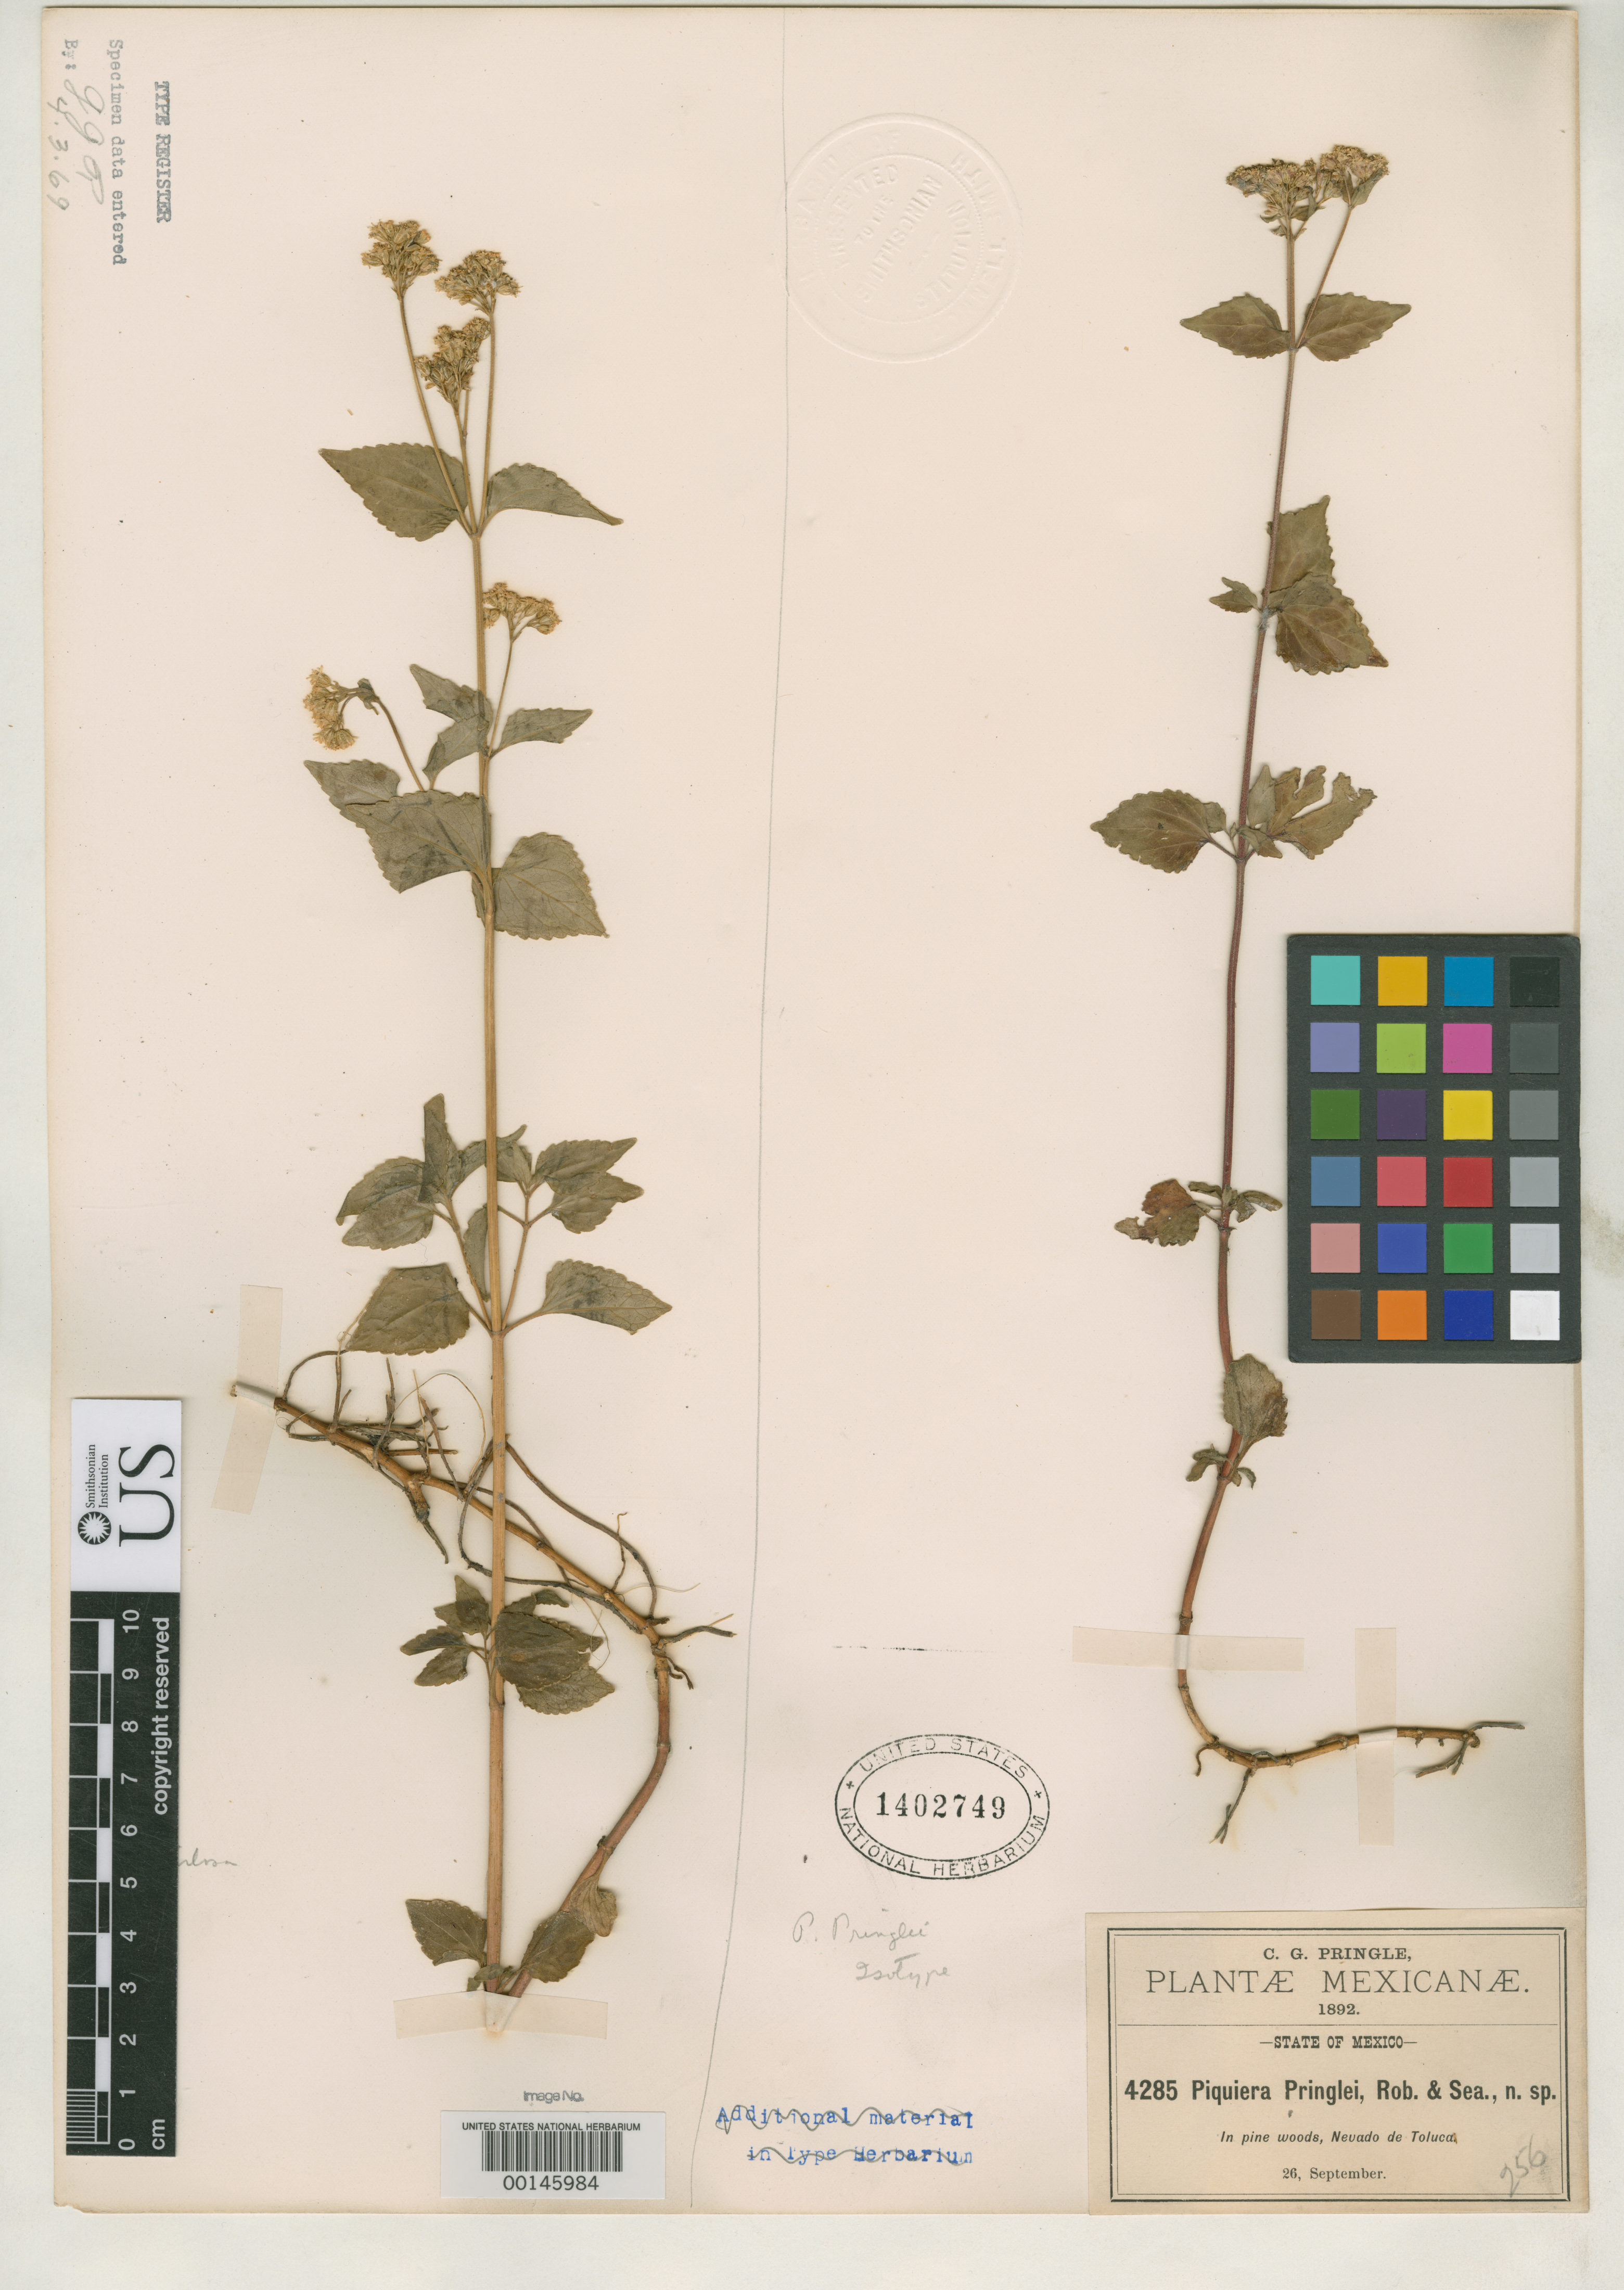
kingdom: Plantae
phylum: Tracheophyta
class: Magnoliopsida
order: Asterales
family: Asteraceae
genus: Piqueria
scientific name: Piqueria pringlei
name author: B.L. Rob. & Seaton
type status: Isotype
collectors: C. G. Pringle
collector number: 4285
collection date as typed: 26 Sep 1892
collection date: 1892-09-26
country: Mexico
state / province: México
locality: Nevado de Toluca.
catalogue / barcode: US 1402749